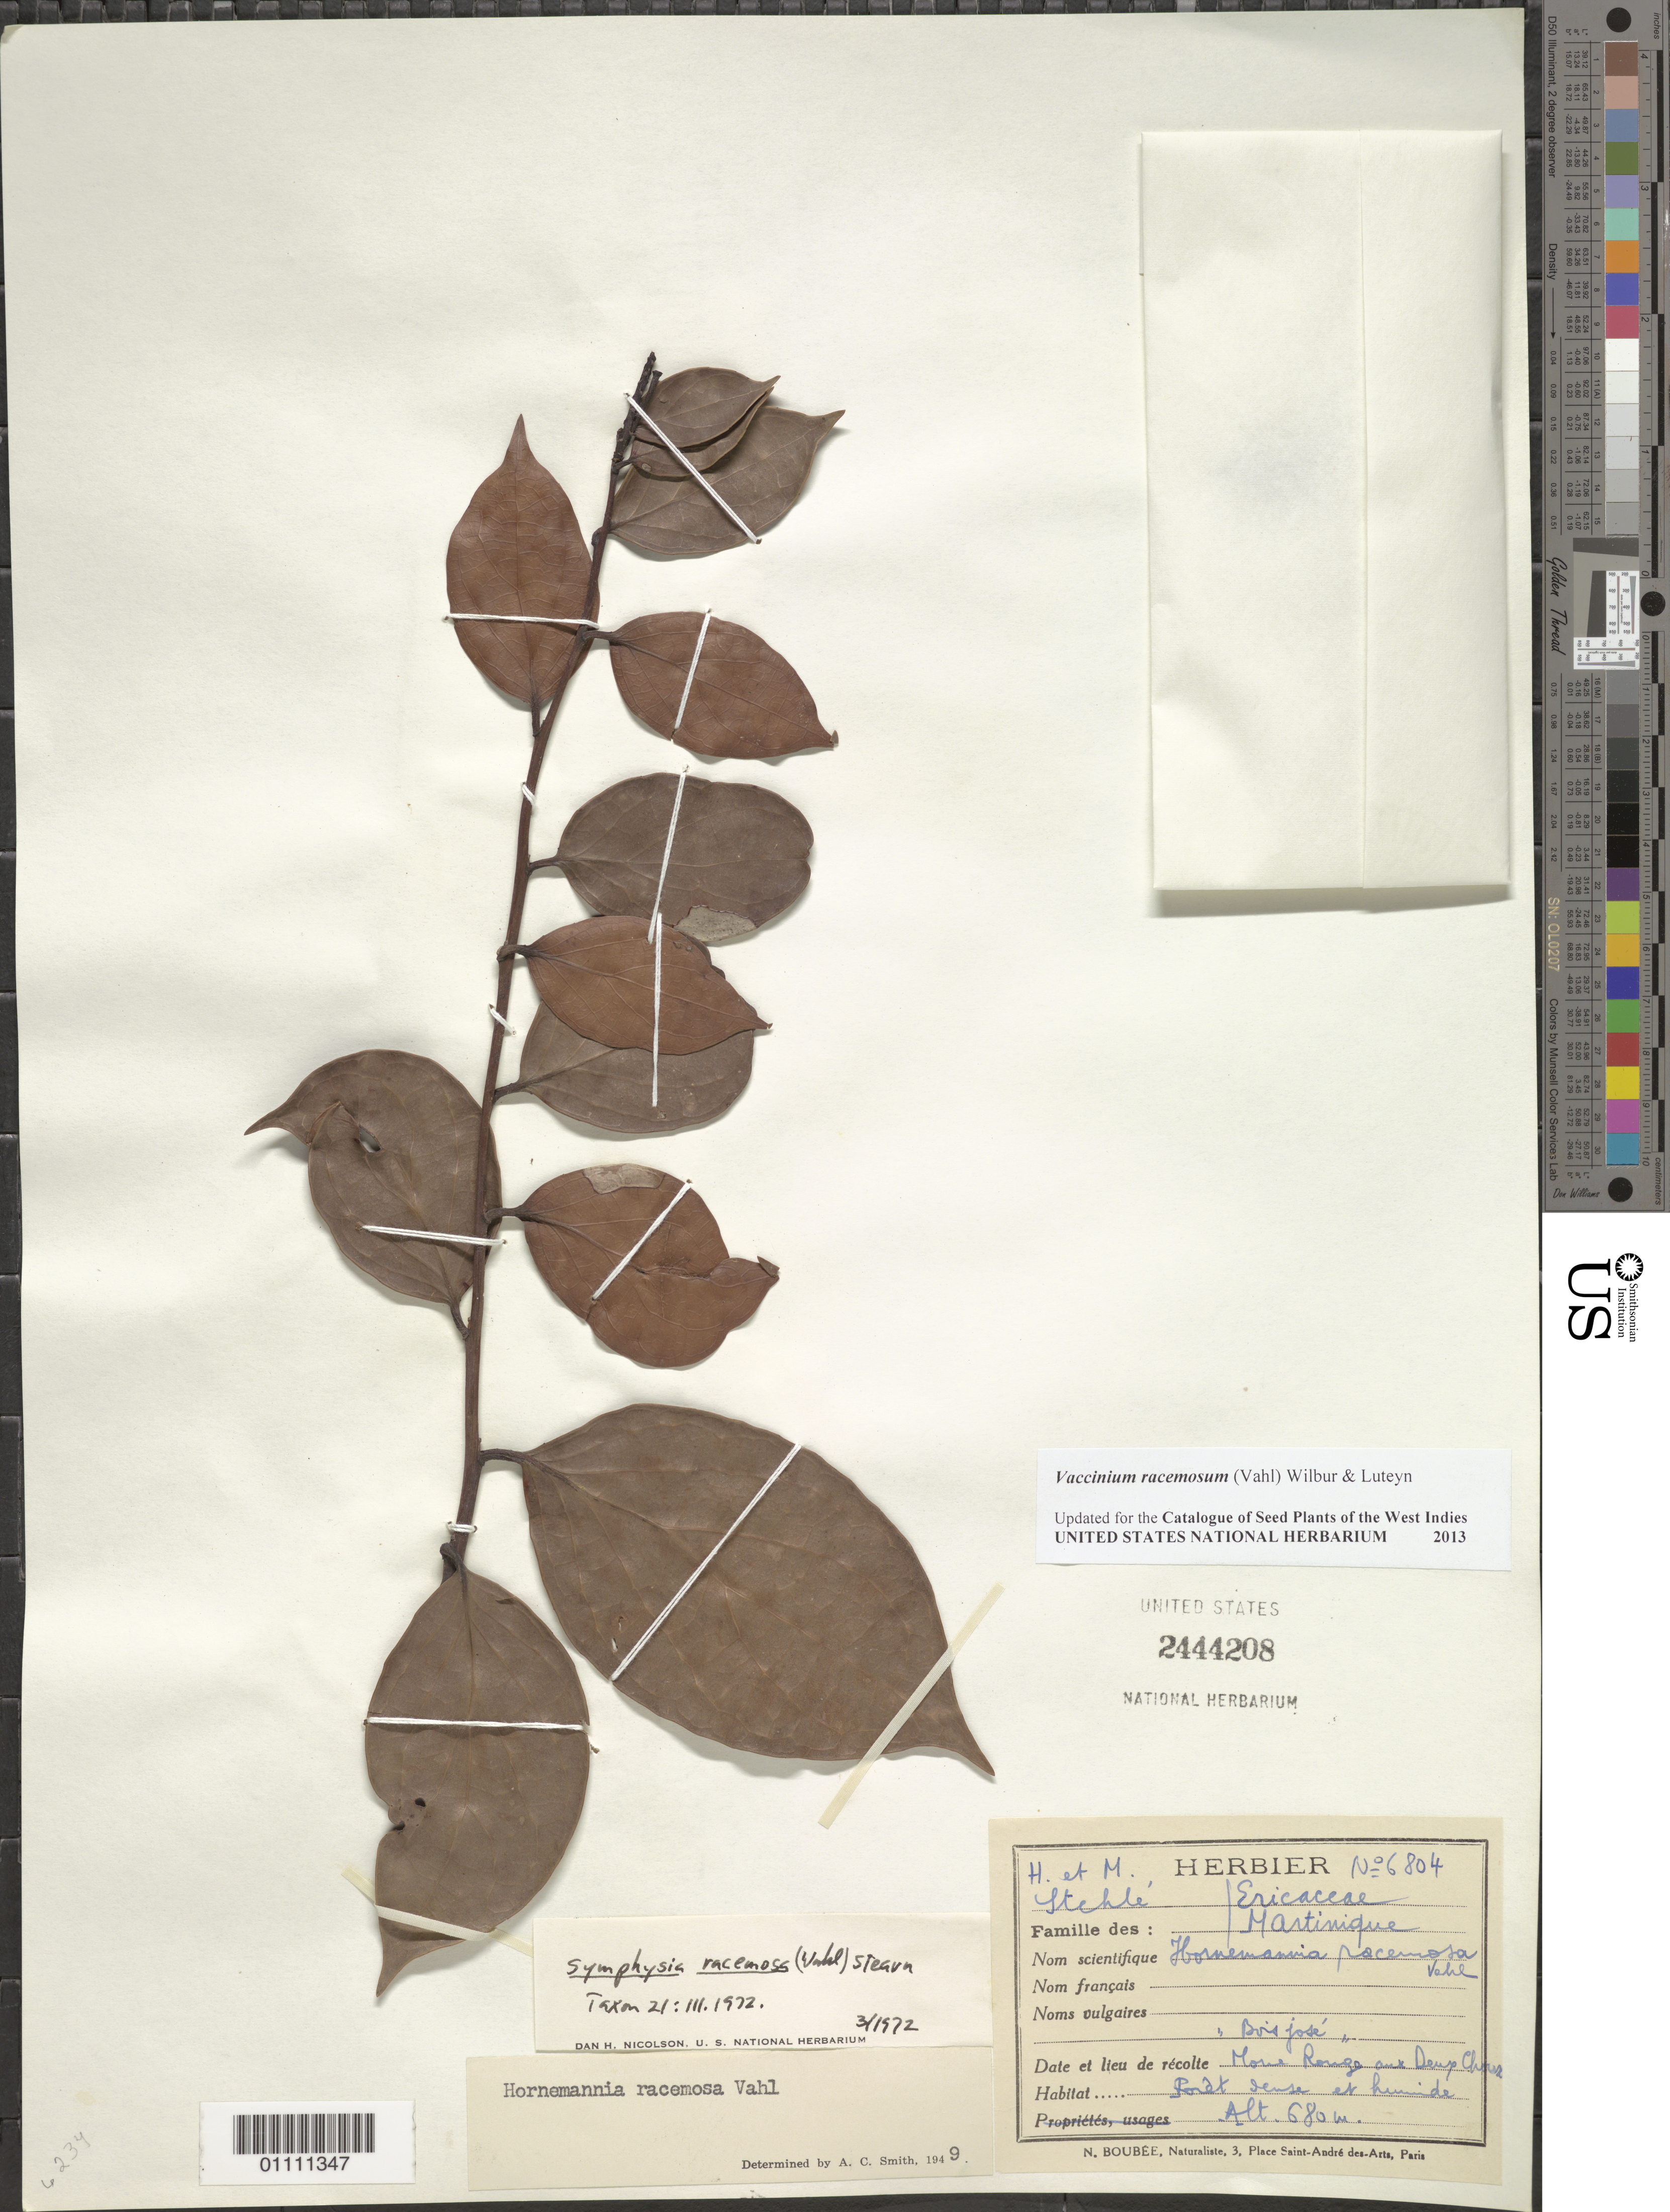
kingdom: Plantae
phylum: Tracheophyta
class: Magnoliopsida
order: Ericales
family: Ericaceae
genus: Vaccinium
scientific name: Vaccinium racemosum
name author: (Vahl) Wilbur & Luteyn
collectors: H. Stehlé & M. Stehlé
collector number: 6804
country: Martinique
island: Martinique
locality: Morne Rouge aux Deuse Chaux. Foret dense et humide.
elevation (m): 680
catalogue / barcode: US 2444208